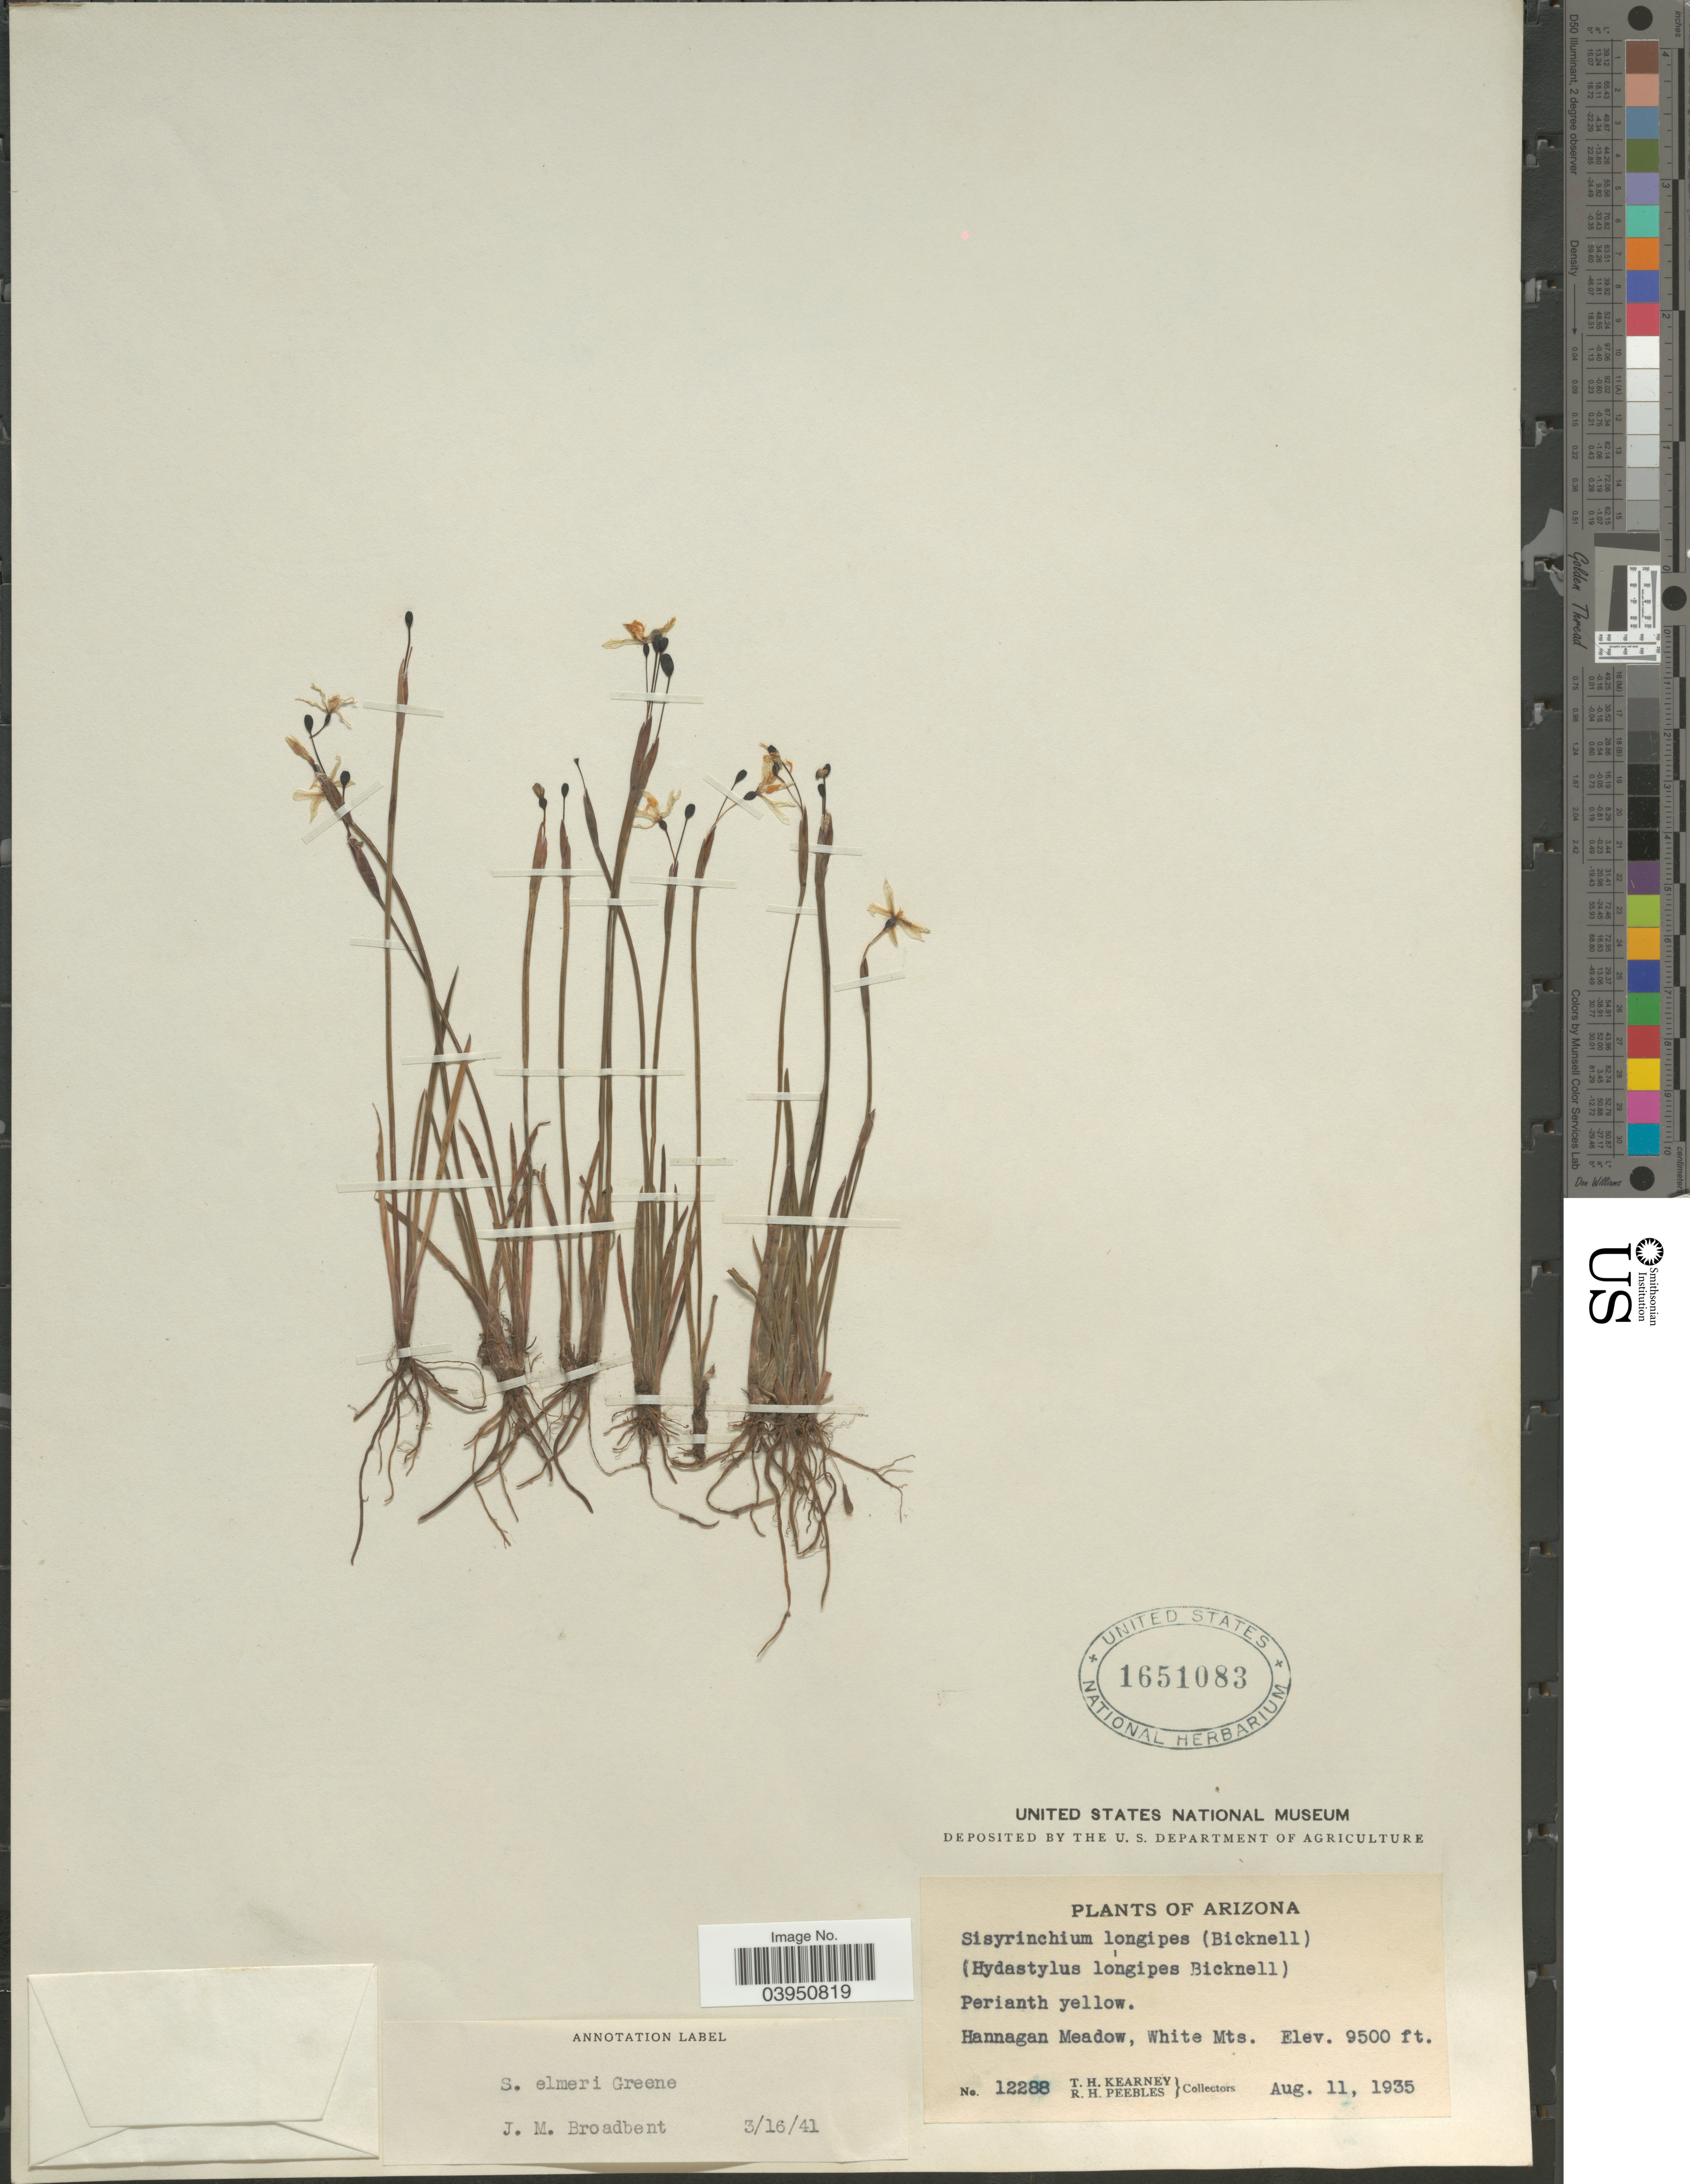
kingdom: Plantae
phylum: Tracheophyta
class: Liliopsida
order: Asparagales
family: Iridaceae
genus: Sisyrinchium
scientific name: Sisyrinchium elmeri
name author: Greene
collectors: T. H. Kearney & R. H. Peebles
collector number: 12288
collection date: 1935-08-11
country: United States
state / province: Arizona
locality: Hannagan Meadow, White Mts.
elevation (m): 2896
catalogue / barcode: US 1651083